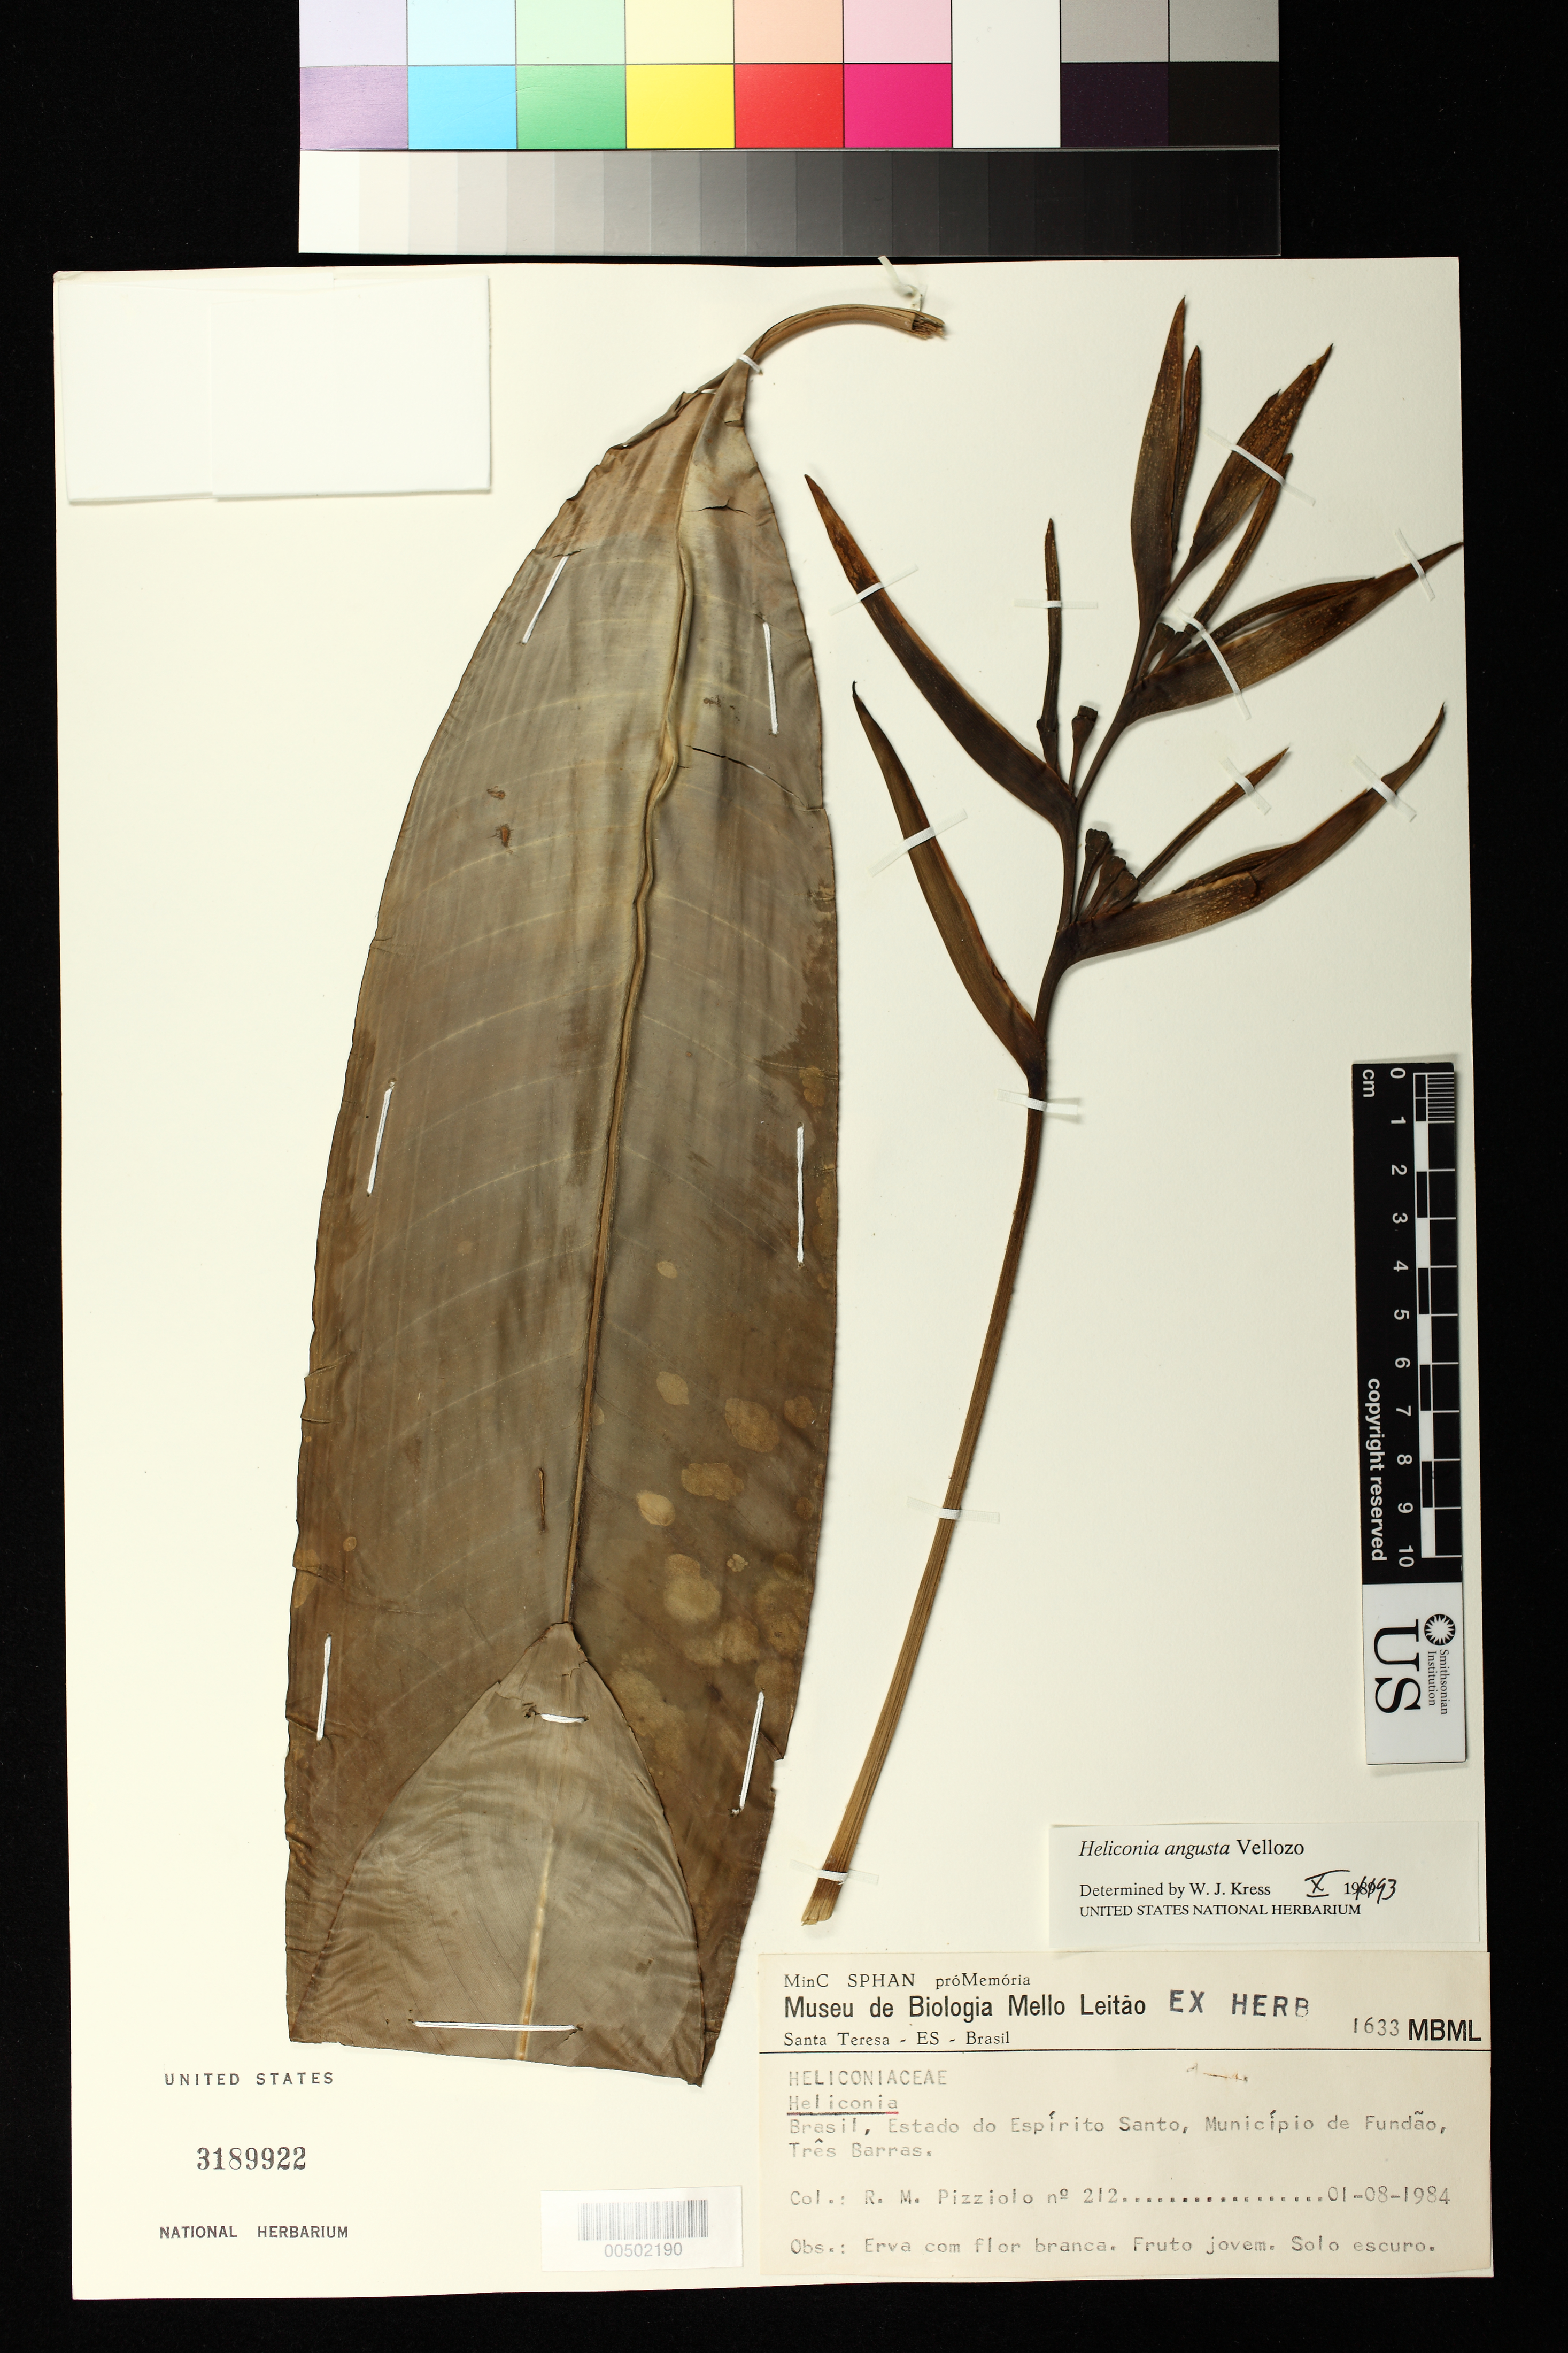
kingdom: Plantae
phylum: Tracheophyta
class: Liliopsida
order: Zingiberales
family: Heliconiaceae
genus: Heliconia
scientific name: Heliconia angusta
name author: Vell.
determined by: Kress, W. J., (US), Smithsonian Institution - National Museum of Natural History (UNITED STATES)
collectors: R. Pizziolo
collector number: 212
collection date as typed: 01 Aug 1984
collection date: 1984-08-01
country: Brazil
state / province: Espírito Santo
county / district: Fundão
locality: Tres barras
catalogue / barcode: US 3189922